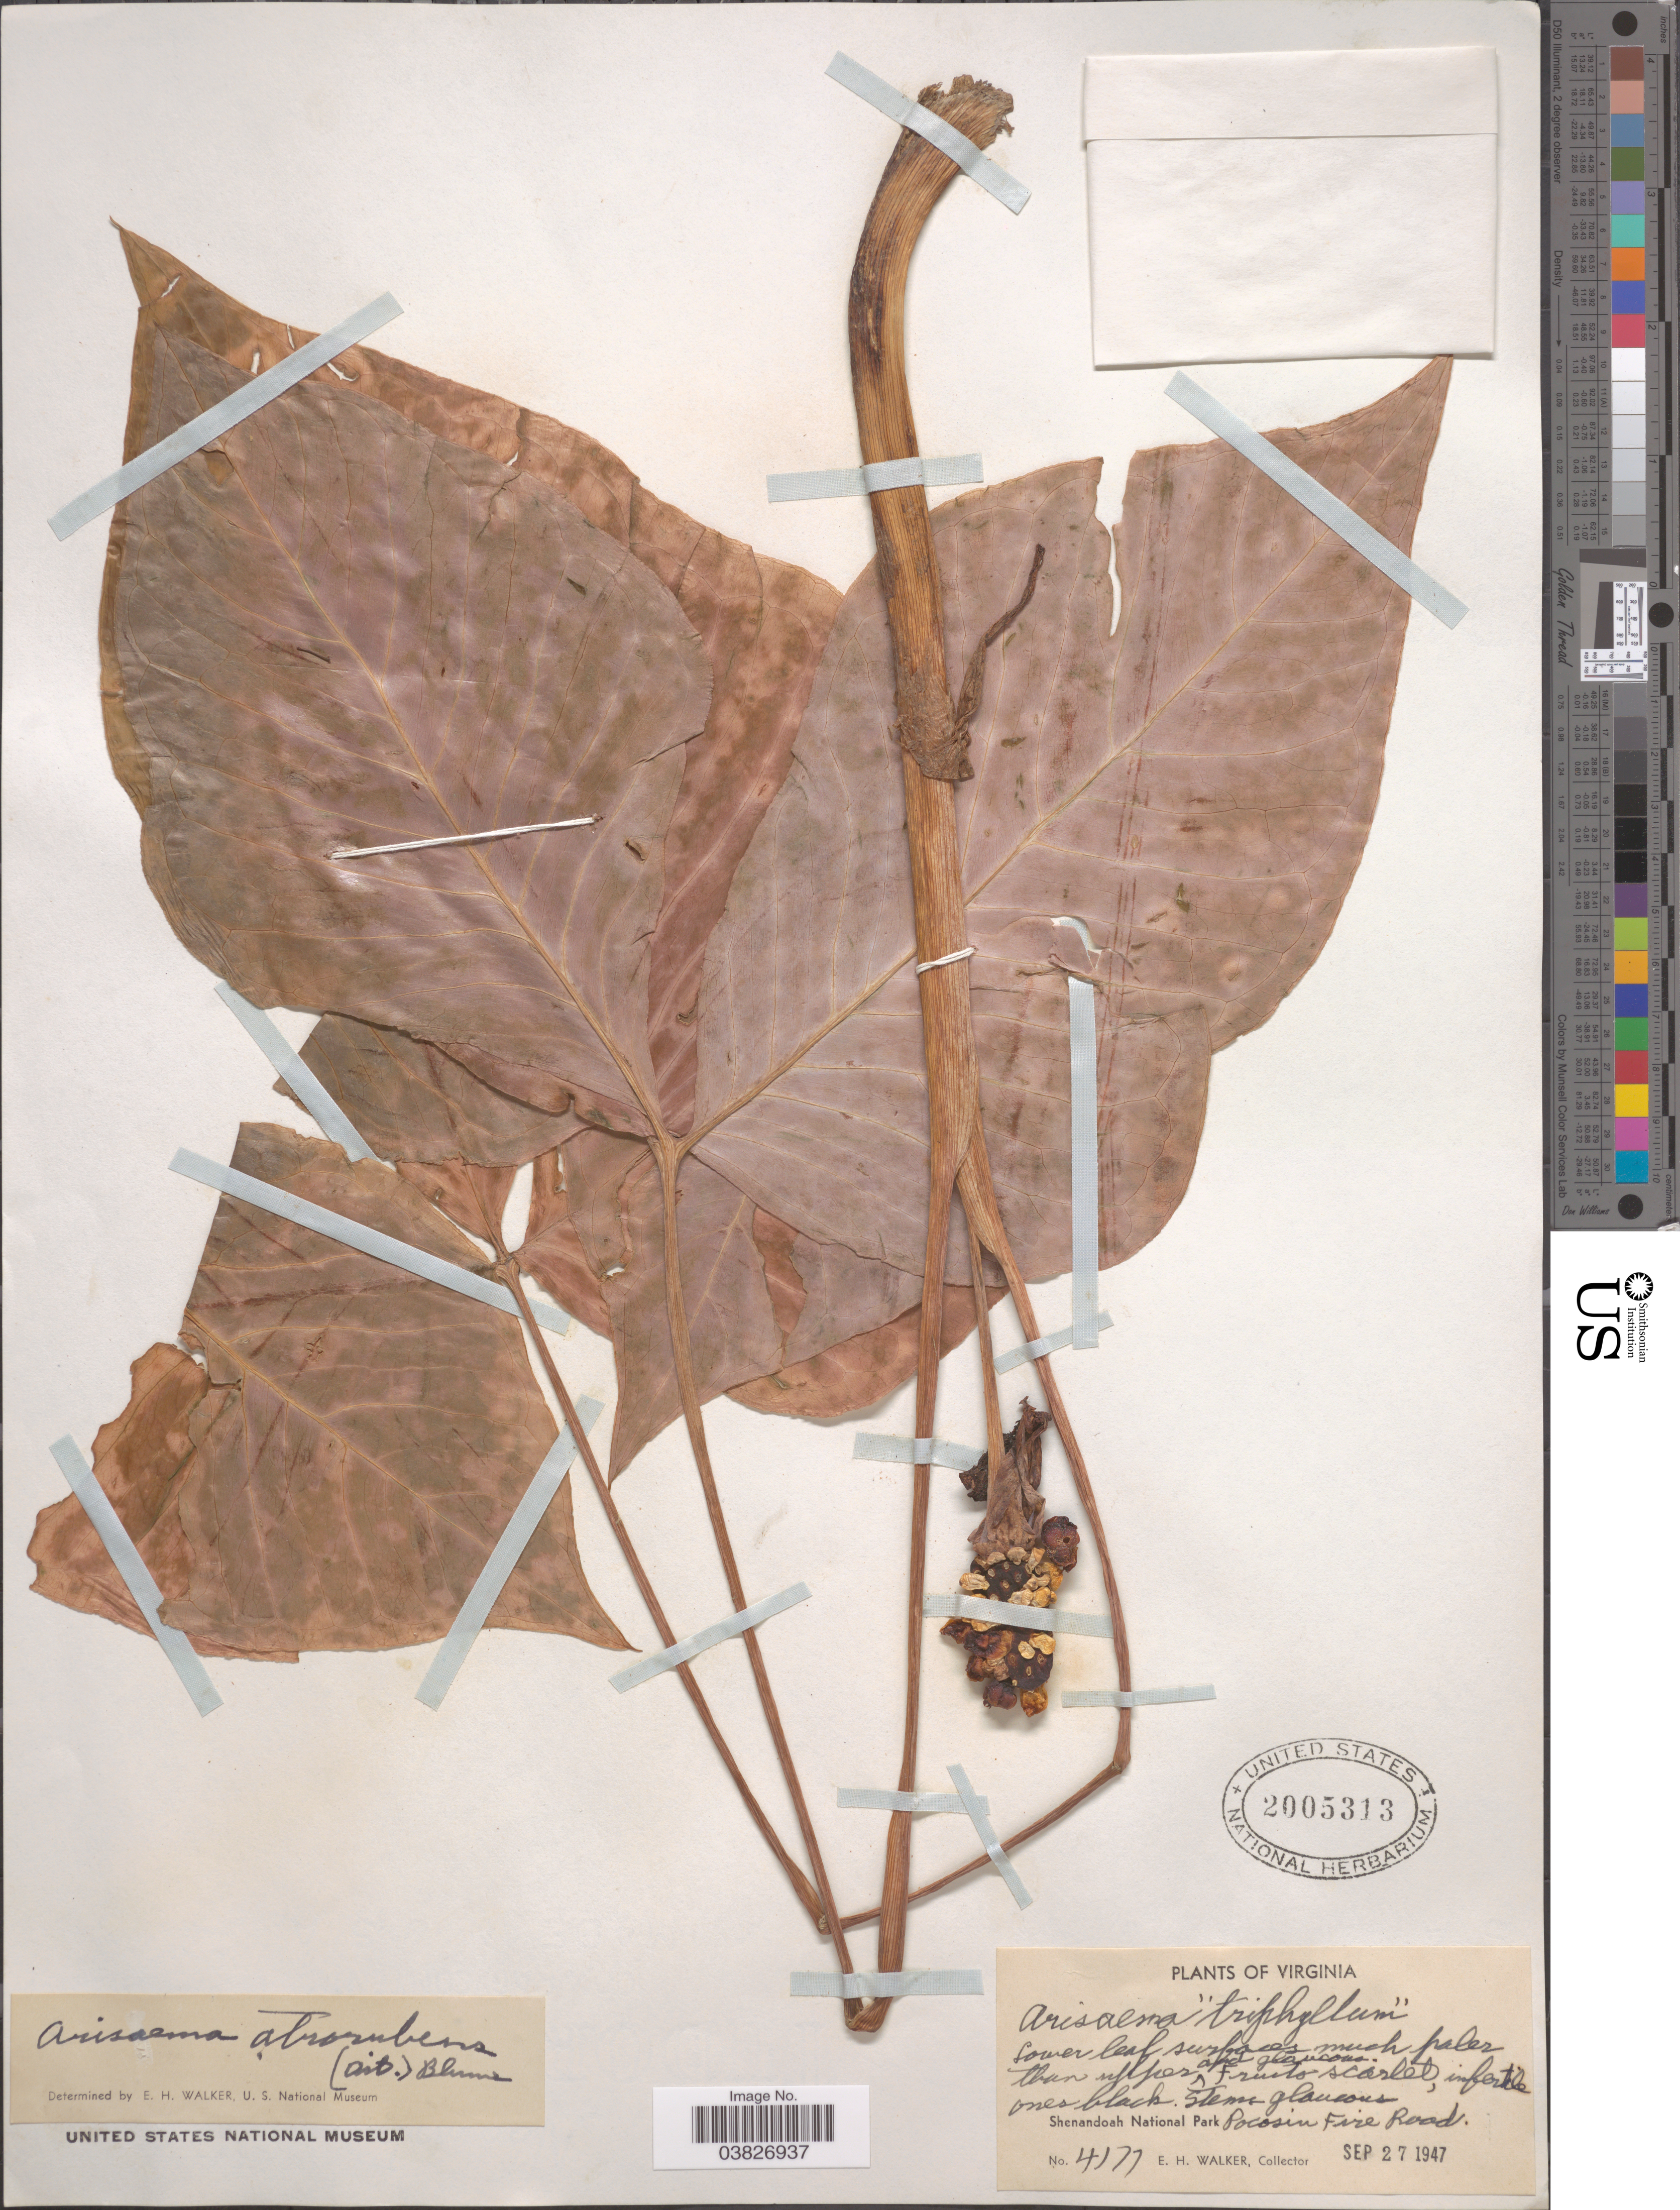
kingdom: Plantae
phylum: Tracheophyta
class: Liliopsida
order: Alismatales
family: Araceae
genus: Arisaema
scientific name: Arisaema atrorubens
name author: (Aiton) Blume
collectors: E. H. Walker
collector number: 4177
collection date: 1947-09-27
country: United States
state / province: Virginia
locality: Shenandoah National Park. Pocosin Fire Road.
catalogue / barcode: US 2005313